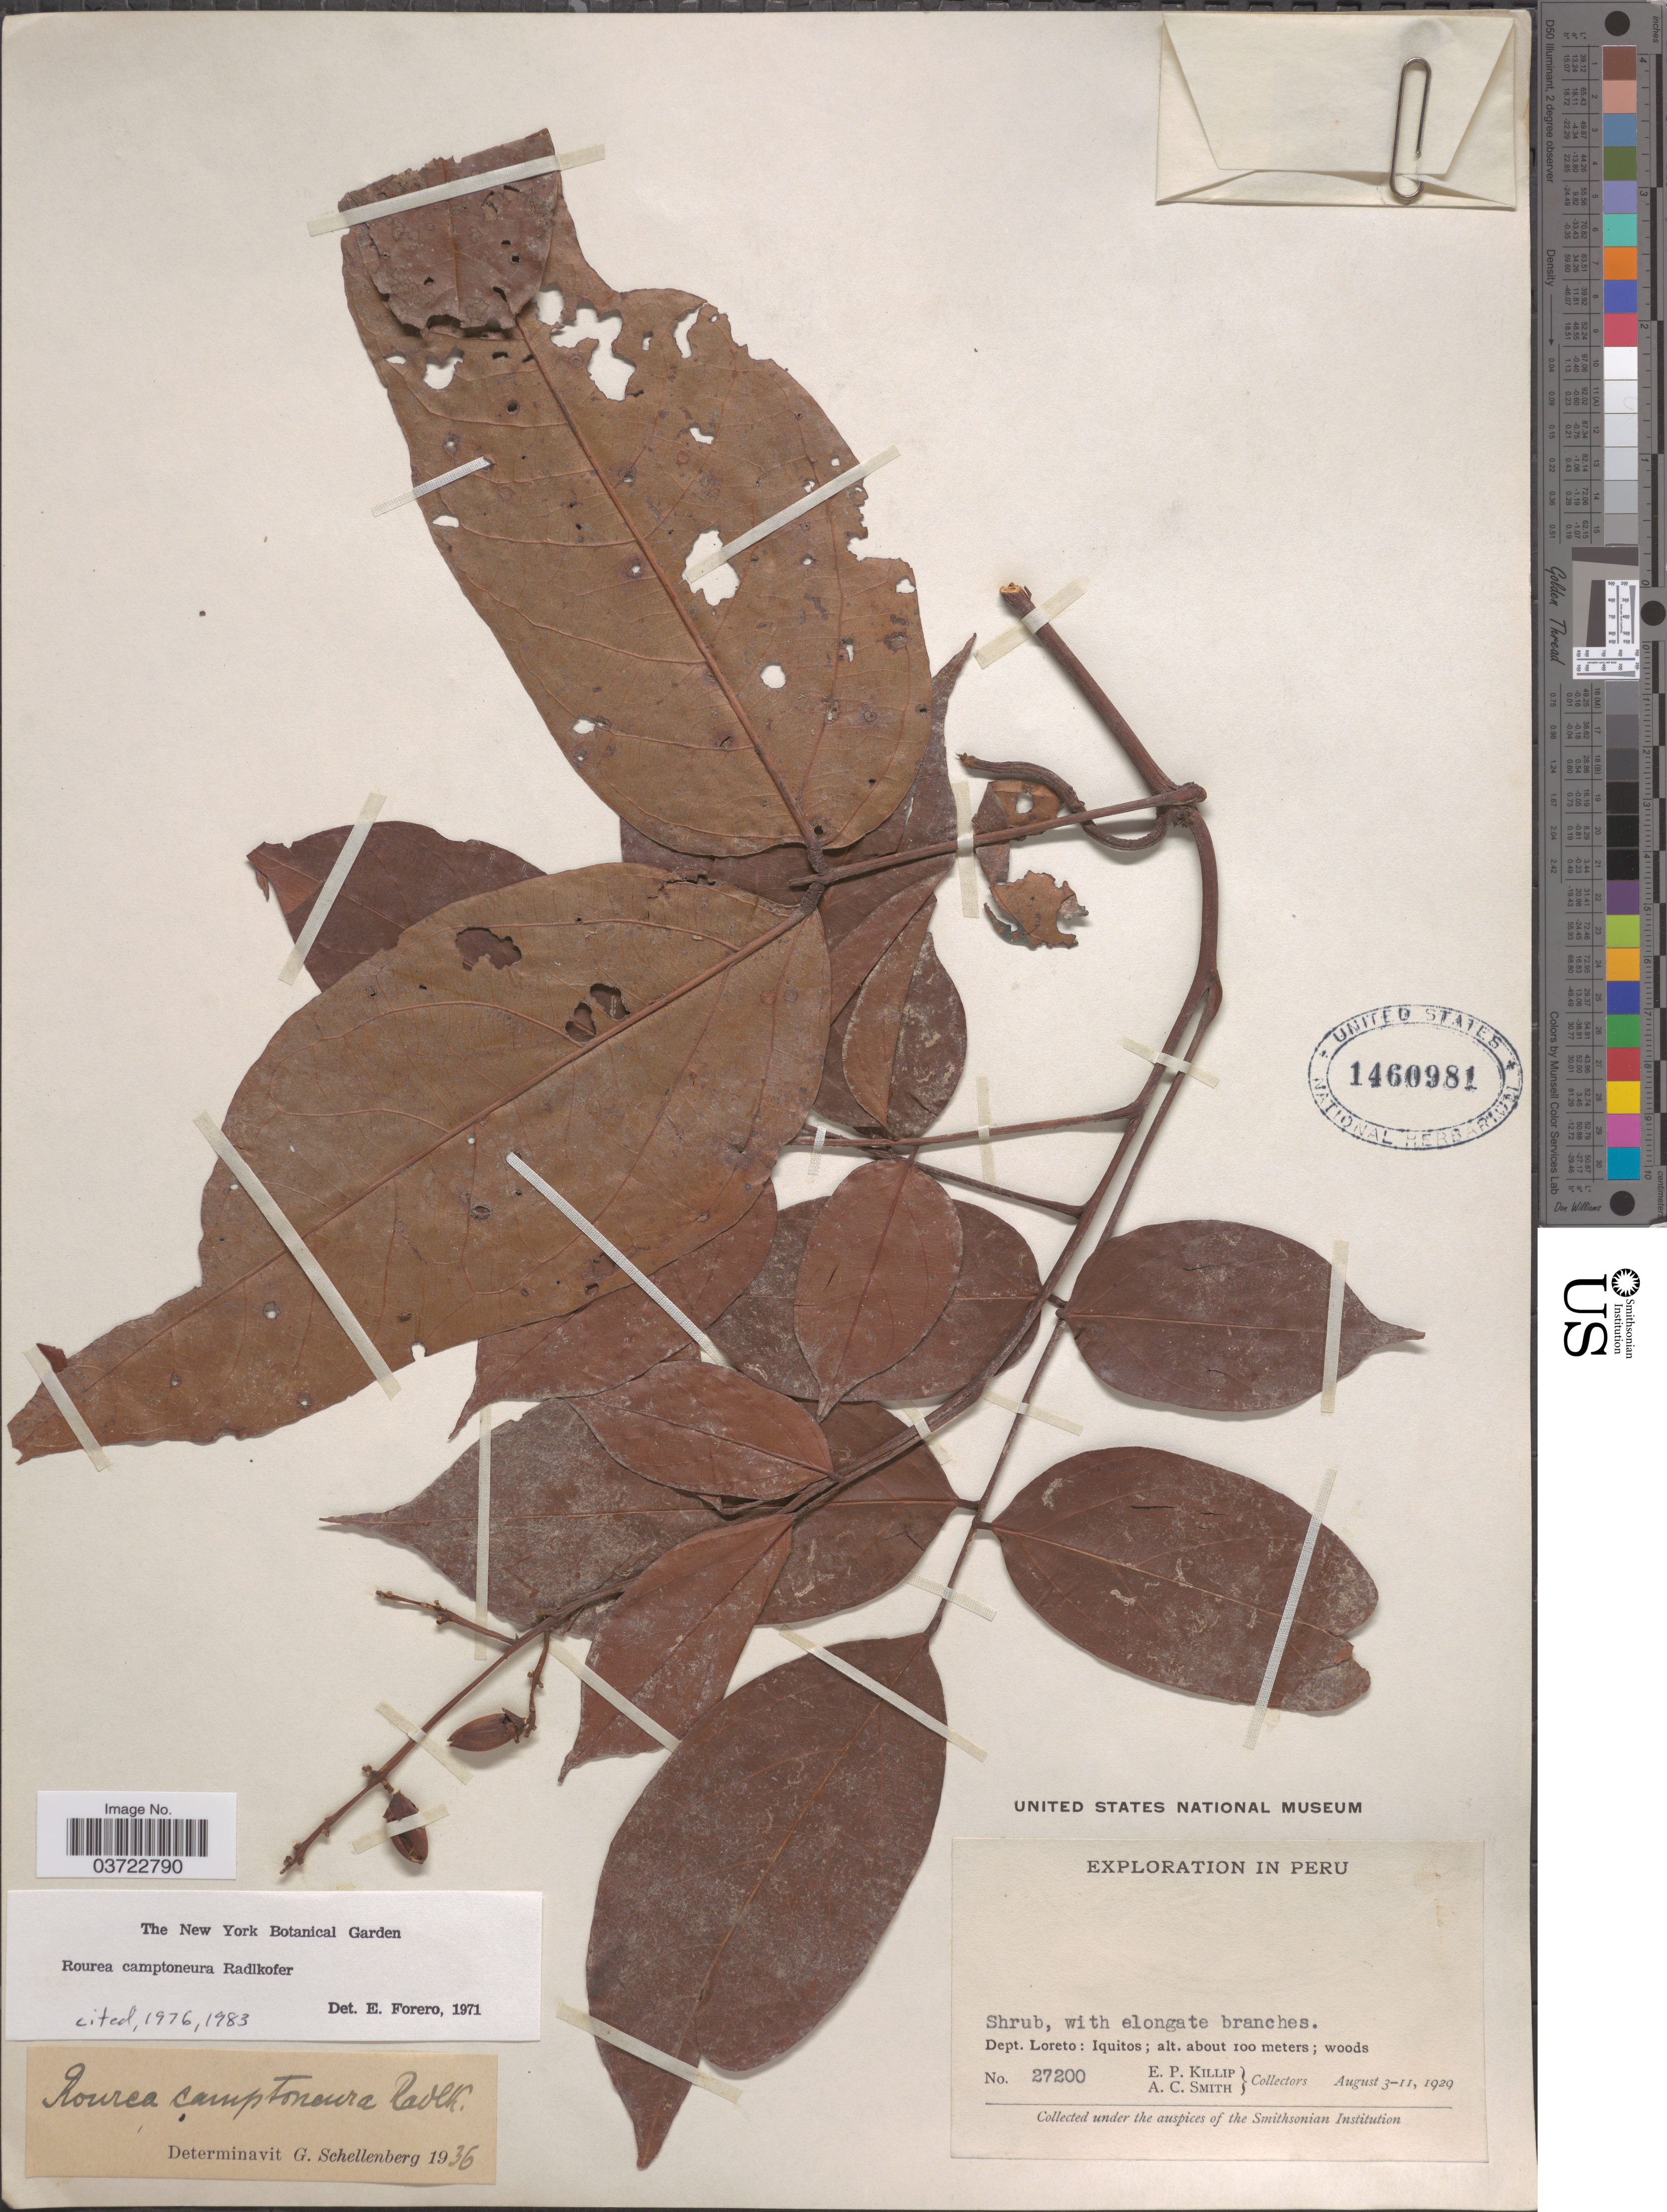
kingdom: Plantae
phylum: Tracheophyta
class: Magnoliopsida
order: Oxalidales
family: Connaraceae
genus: Rourea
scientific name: Rourea camptoneura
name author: Radlk.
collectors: E. P. Killip & A. C. Smith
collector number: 27200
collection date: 1929-08-03/1929-08-11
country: Peru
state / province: Loreto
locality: Dept. Loreto: Iquitos.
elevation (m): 100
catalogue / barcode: US 1460981